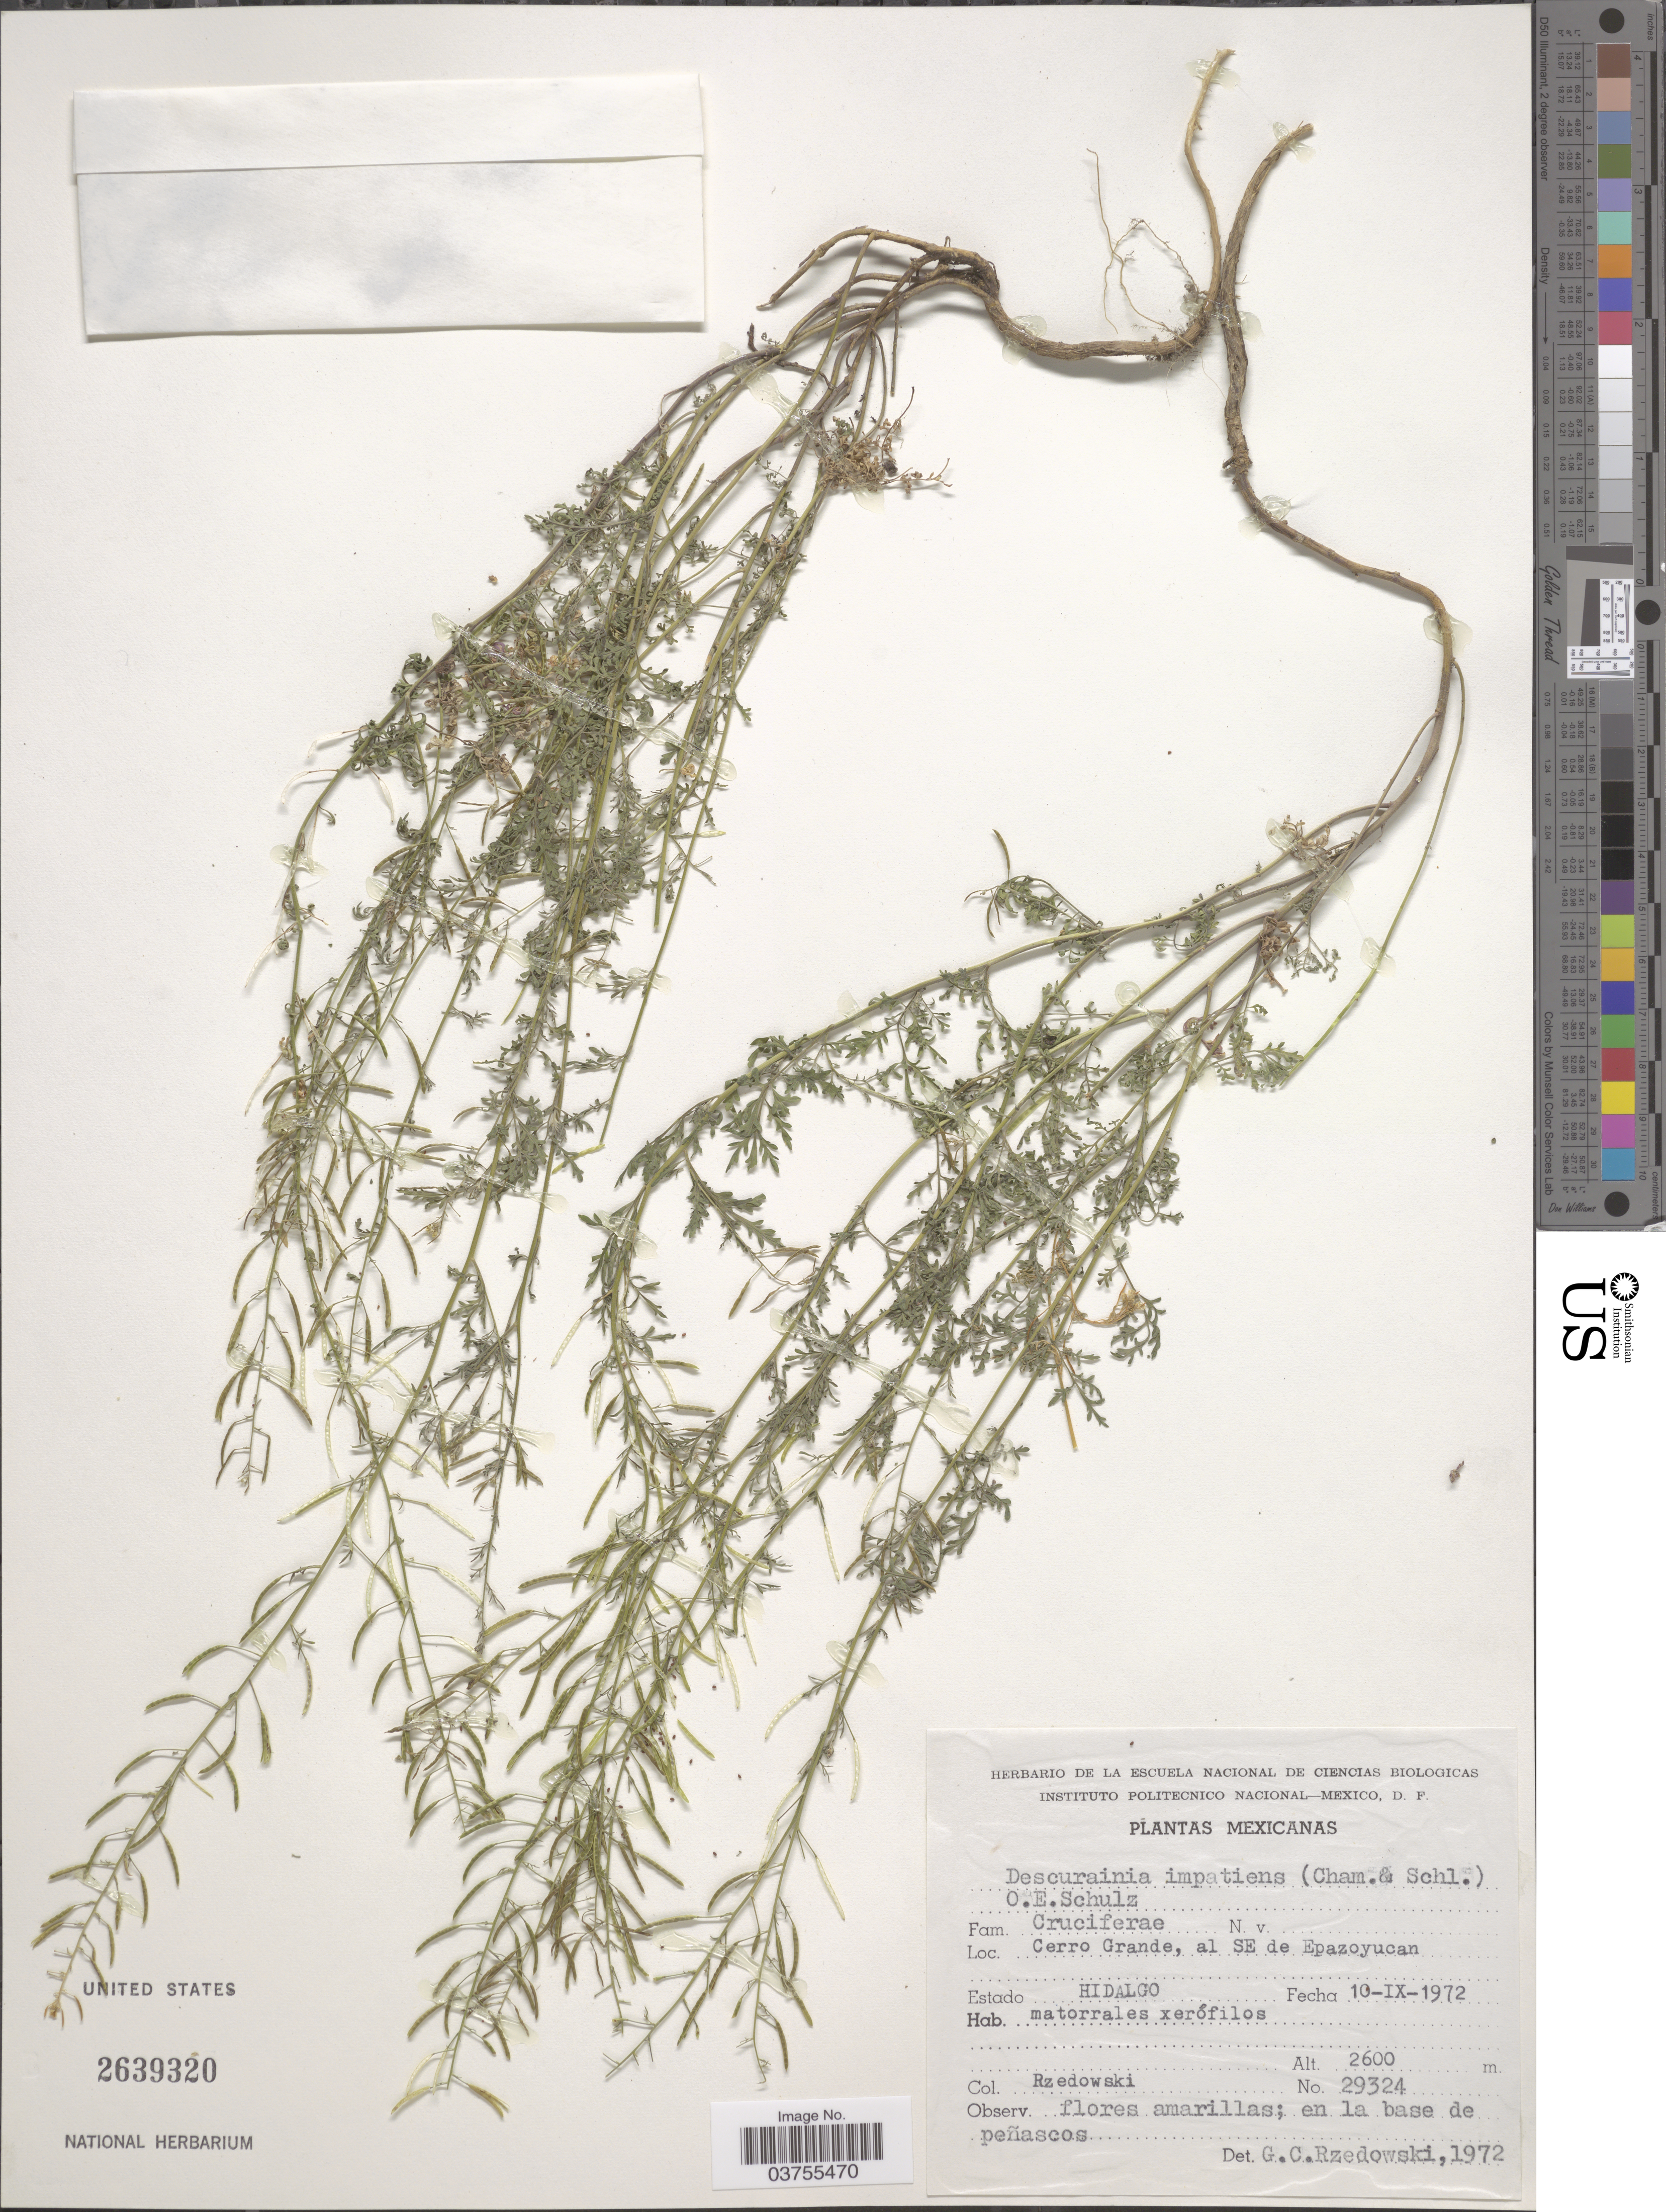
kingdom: Plantae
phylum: Tracheophyta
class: Magnoliopsida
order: Brassicales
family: Brassicaceae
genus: Descurainia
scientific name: Descurainia impatiens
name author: (Schltdl. et al.) O.E. Schulz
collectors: Rzedowski, --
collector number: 29324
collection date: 1972-09-10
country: Mexico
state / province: Hidalgo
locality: Cerro Grande, al SE de Epazoyucan.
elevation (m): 2600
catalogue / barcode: US 2639320